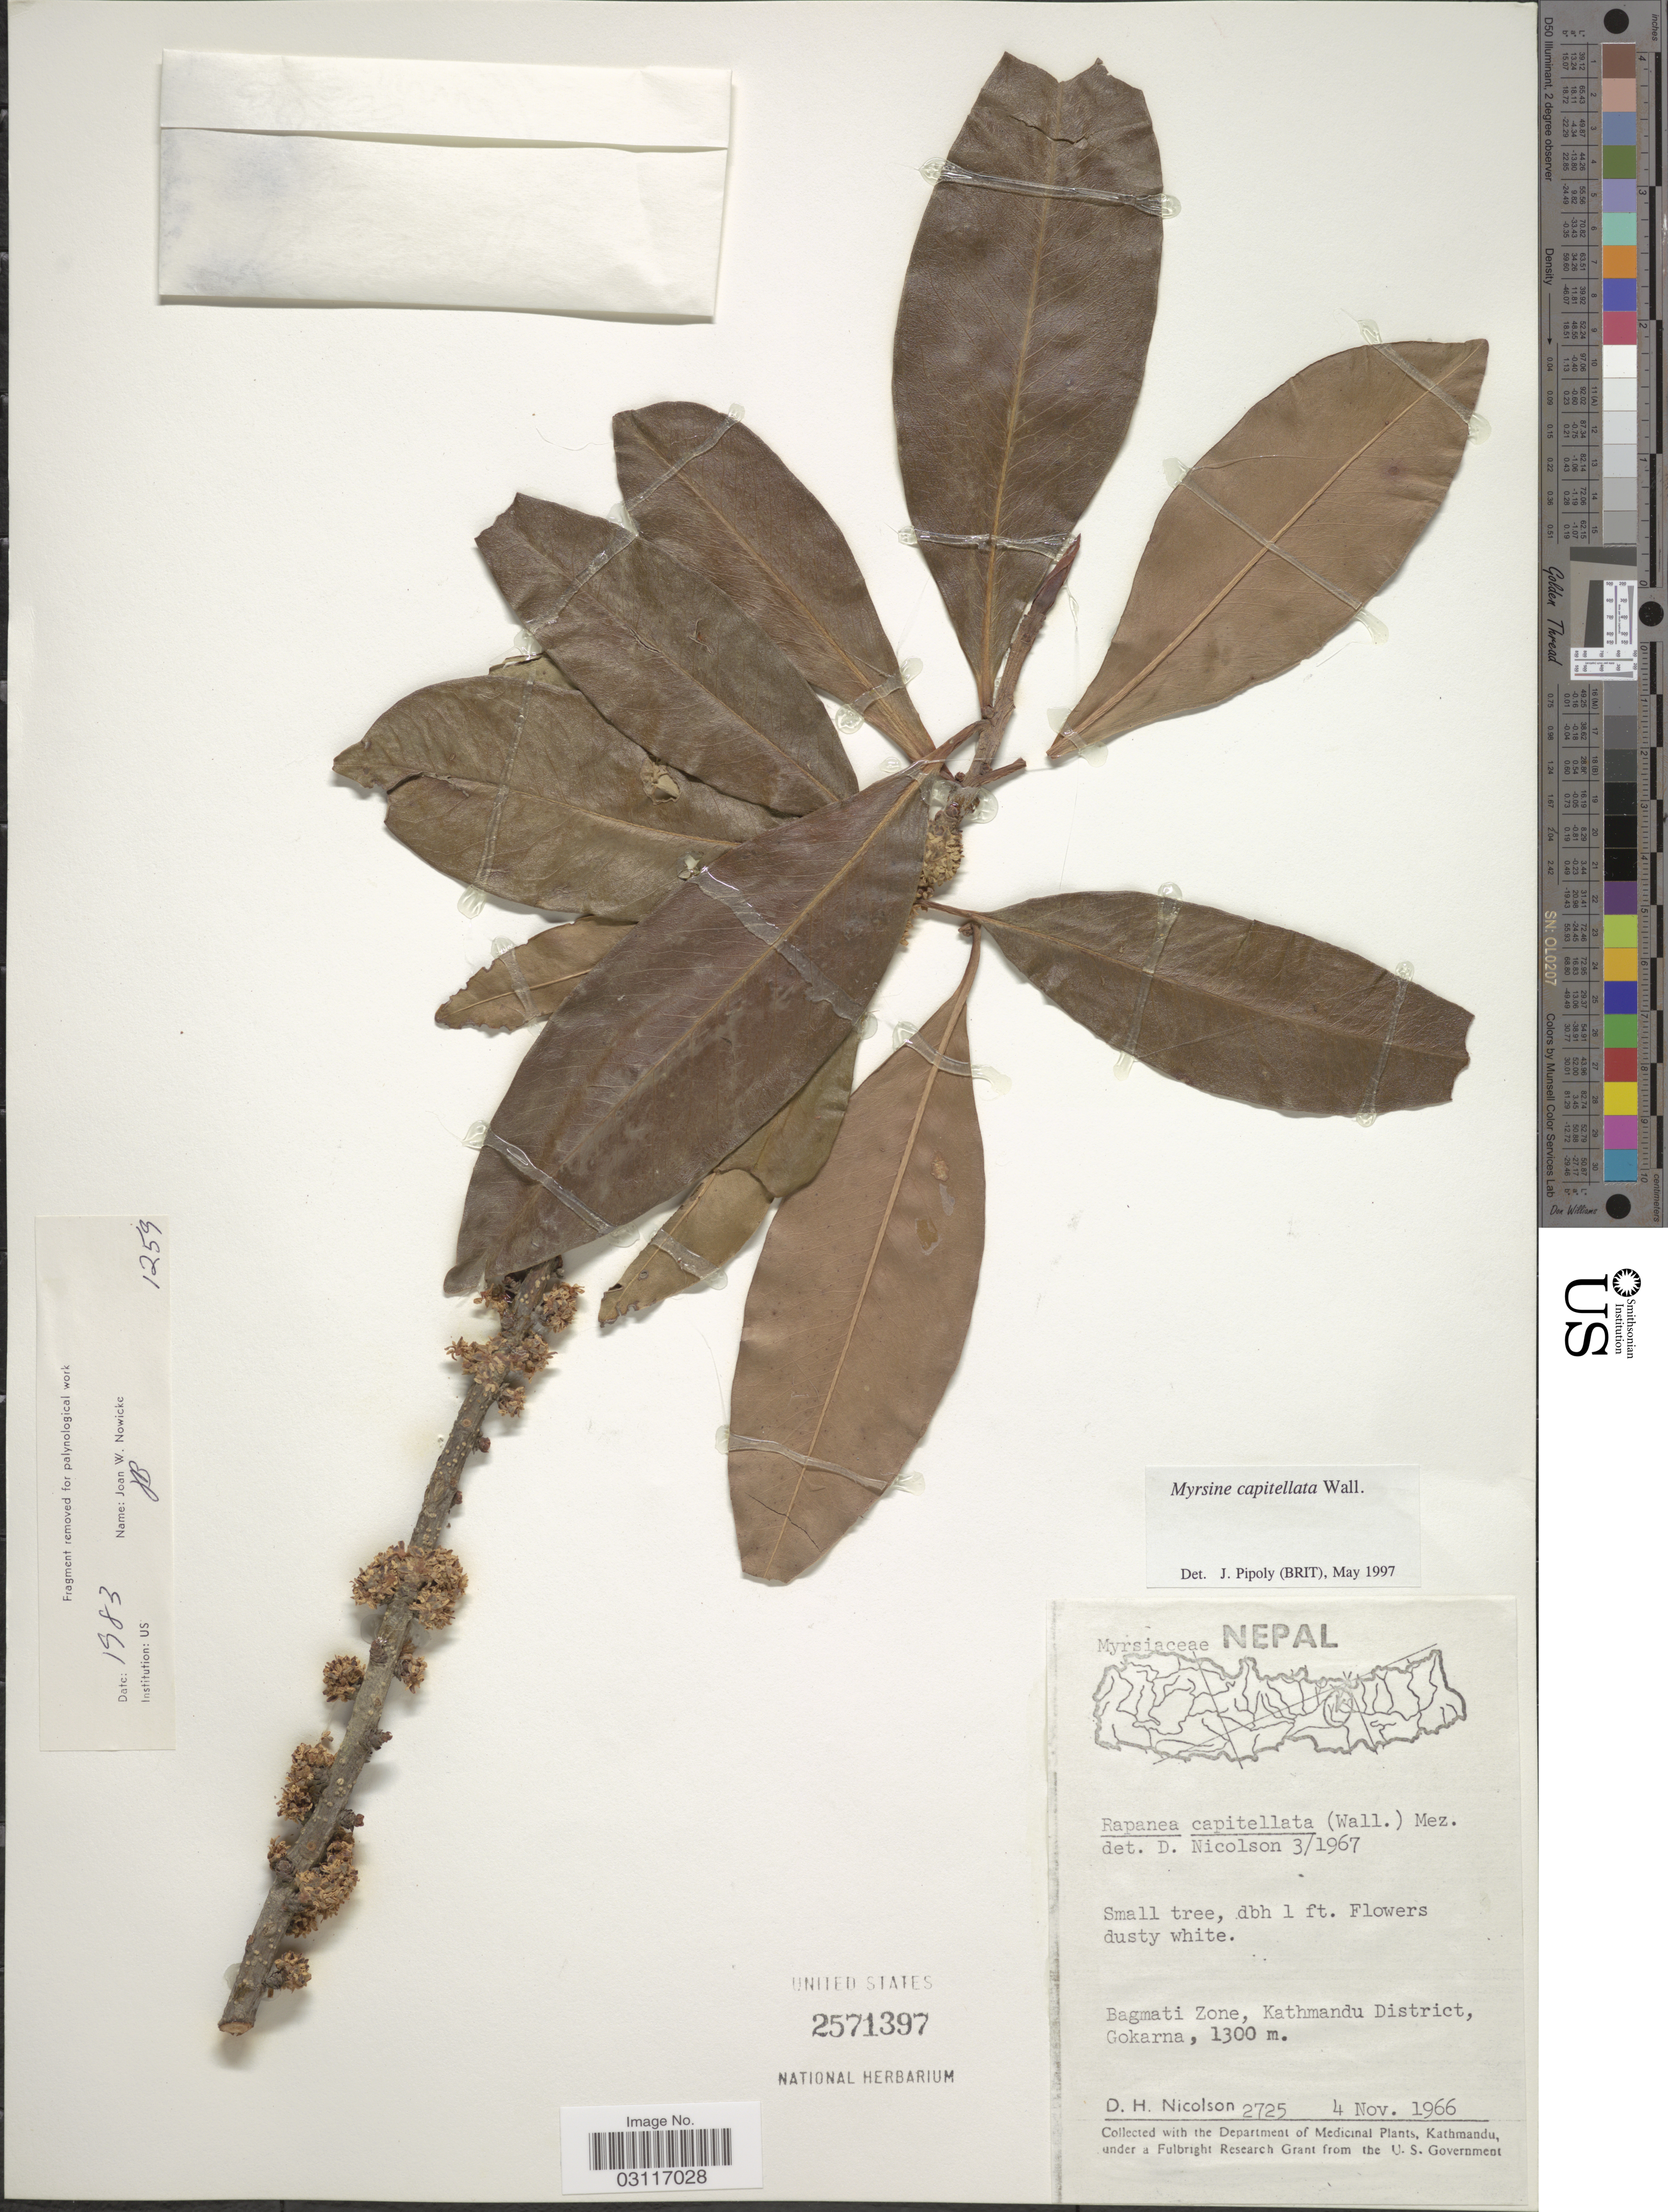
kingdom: Plantae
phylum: Tracheophyta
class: Magnoliopsida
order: Ericales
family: Primulaceae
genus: Myrsine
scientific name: Myrsine capitellata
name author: Wall.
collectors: D. H. Nicolson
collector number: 2725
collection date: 1966-11-04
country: Nepal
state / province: Bagmati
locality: Bagmati Zone, Kathmandu District, Gokarna.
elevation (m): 1300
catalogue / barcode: US 2571397